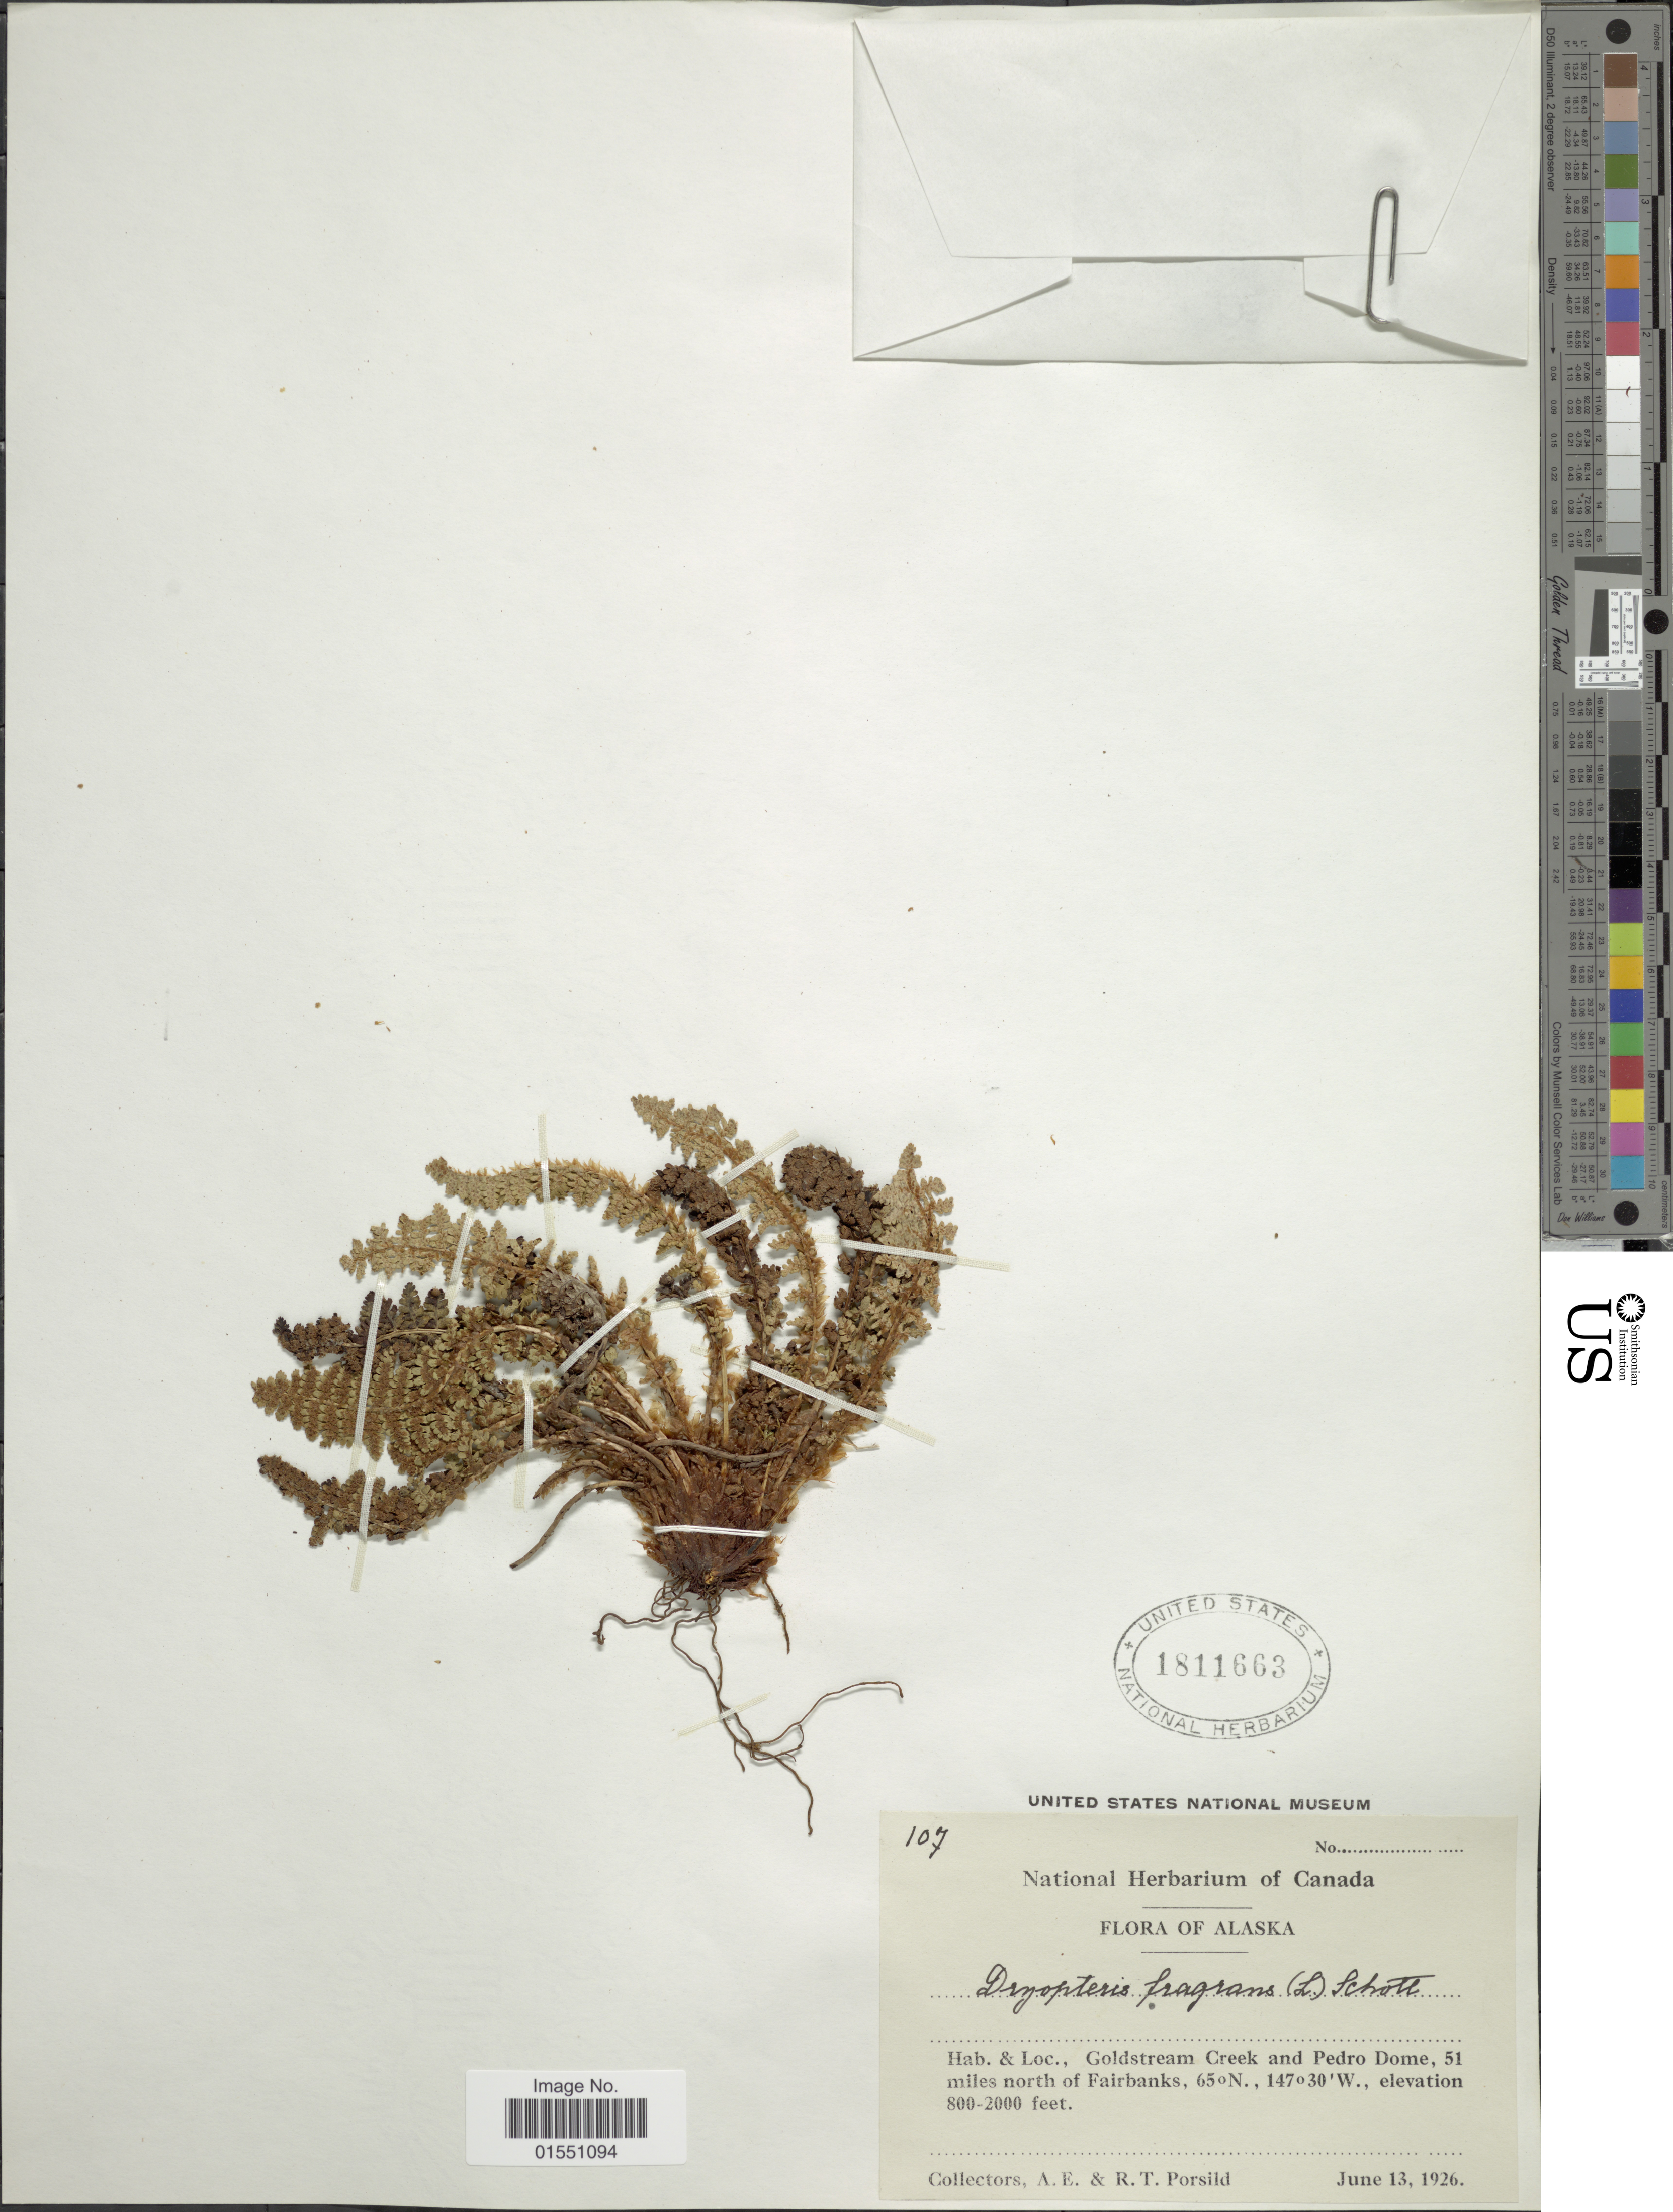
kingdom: Plantae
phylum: Tracheophyta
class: Polypodiopsida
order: Polypodiales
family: Dryopteridaceae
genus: Dryopteris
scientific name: Dryopteris fragrans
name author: (L.) Schott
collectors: A. E. Porsild & A. E. Porsild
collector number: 107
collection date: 1926-06-13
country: United States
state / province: Alaska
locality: Goldstream Creek and Pedro Dome, 51 miles north of Fairbanks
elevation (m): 244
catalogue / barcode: US 1811663